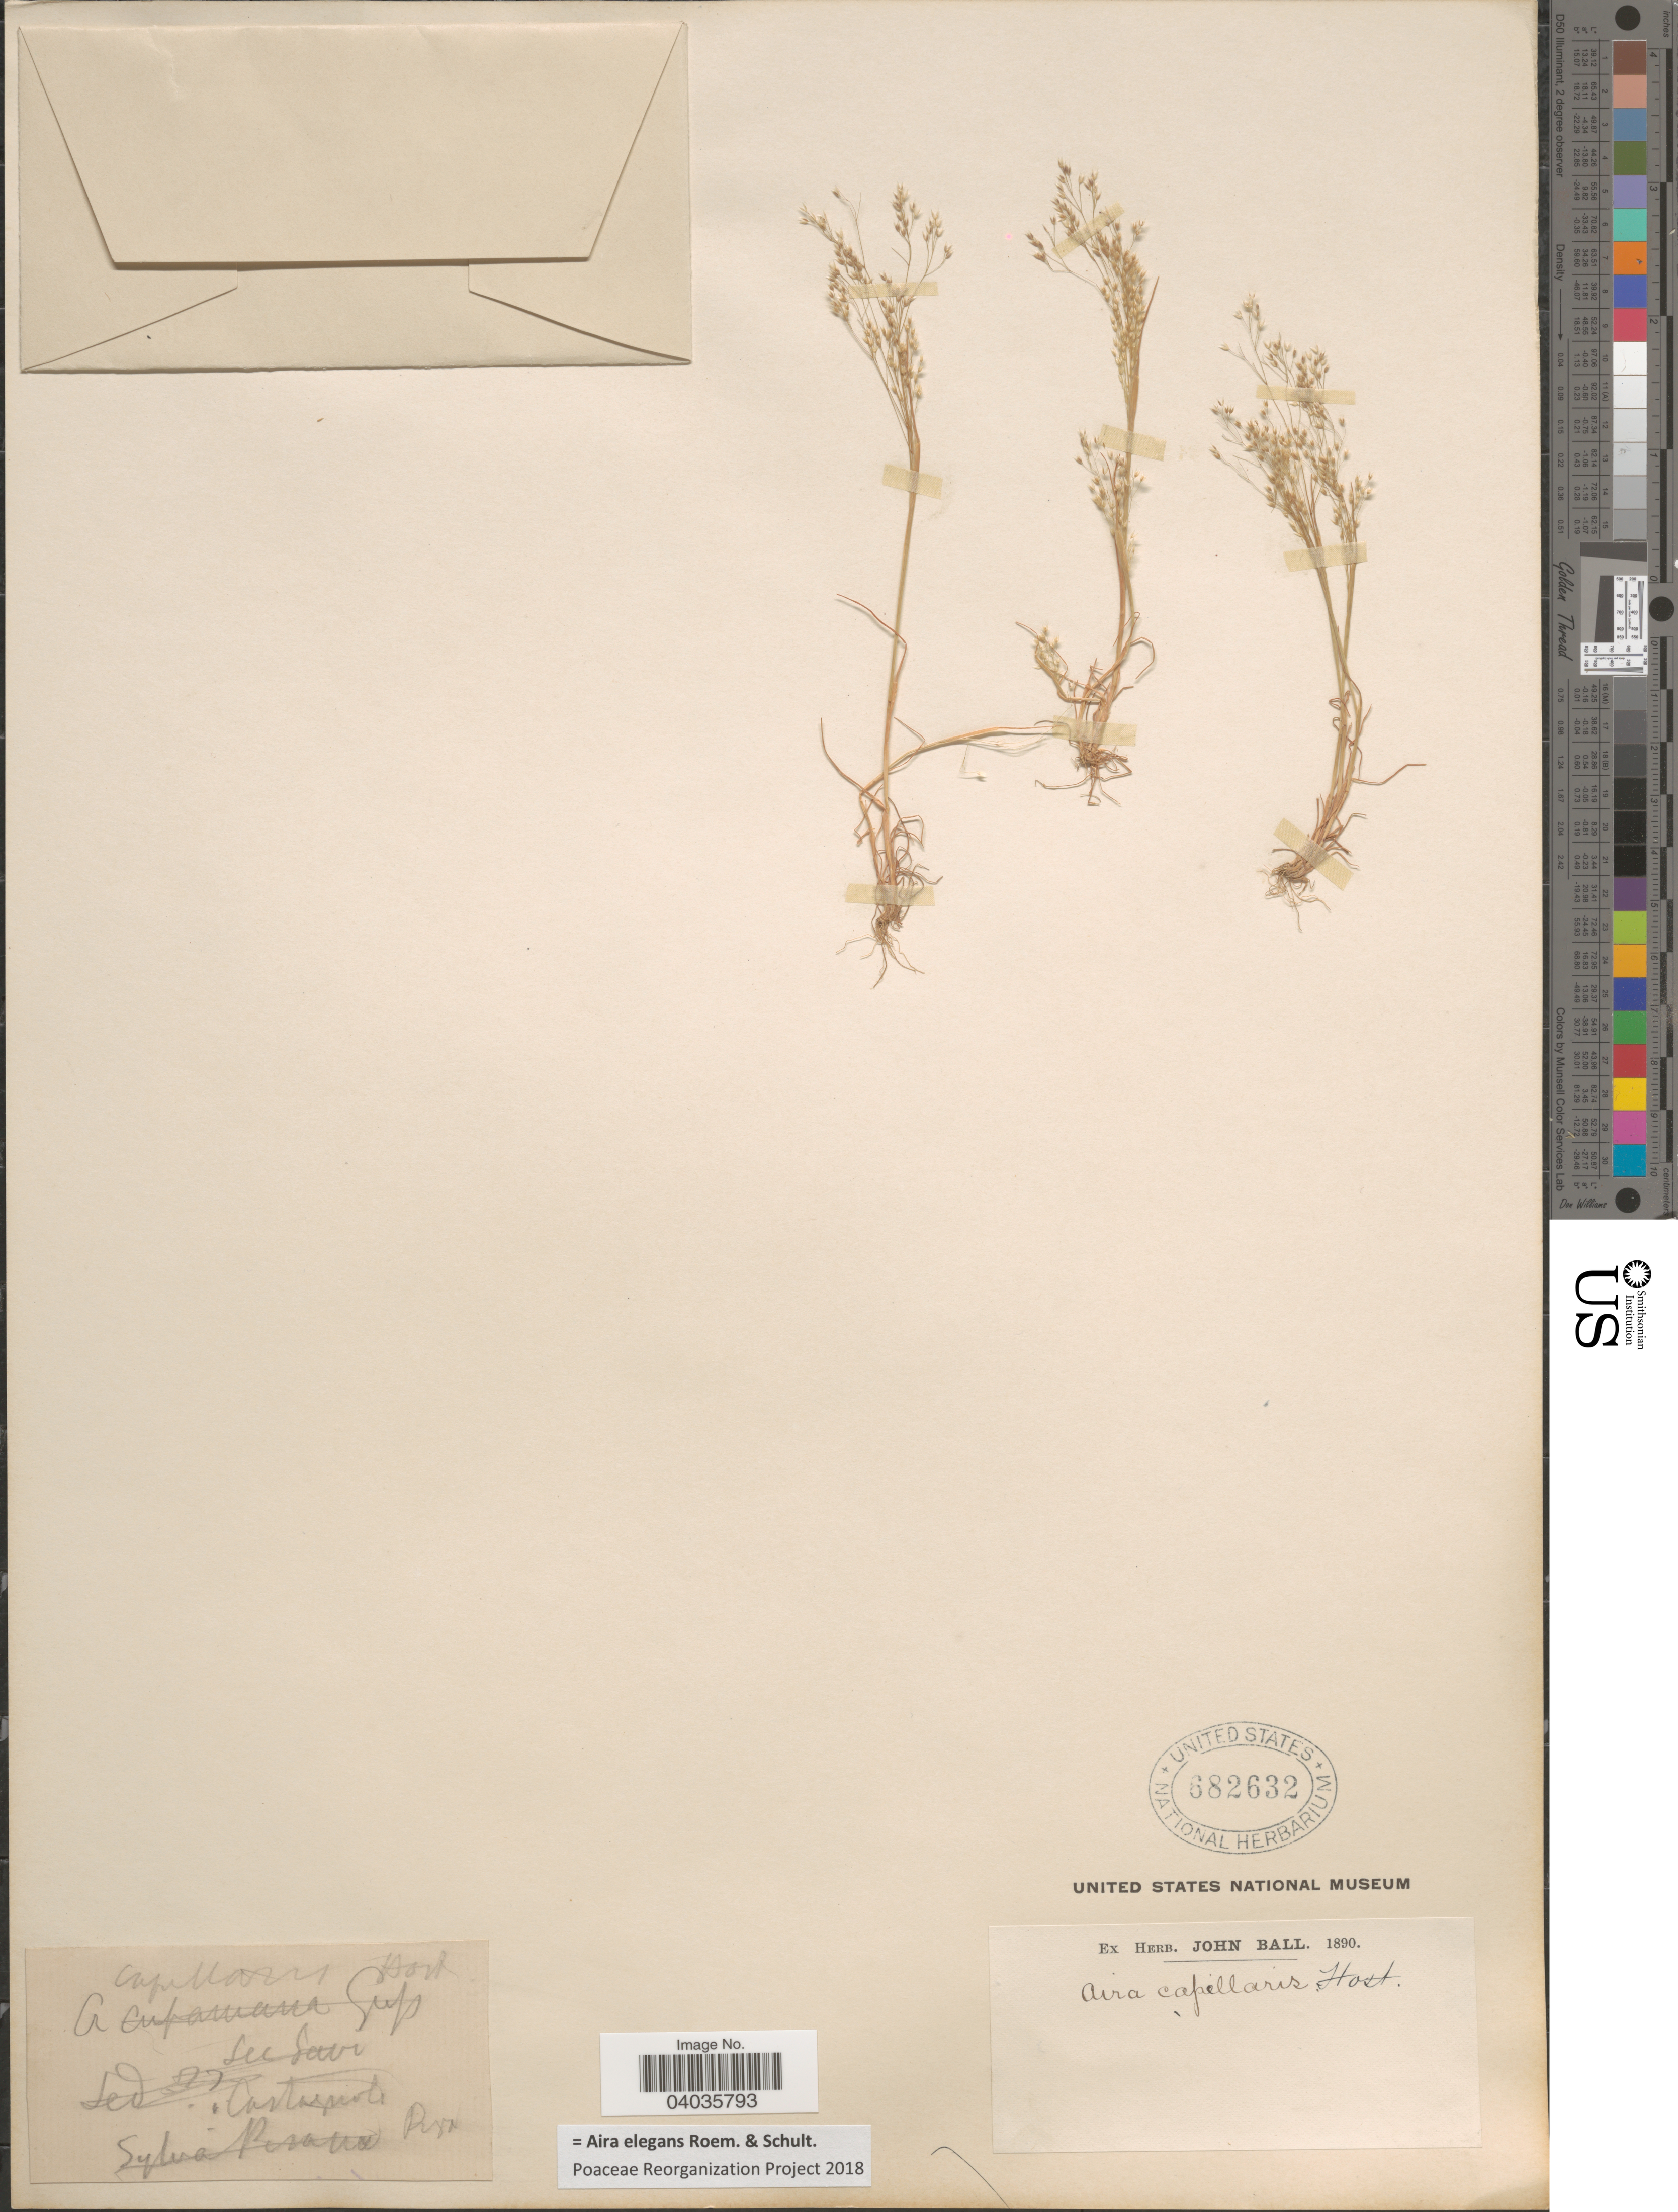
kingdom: Plantae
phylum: Tracheophyta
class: Liliopsida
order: Poales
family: Poaceae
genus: Aira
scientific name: Aira elegans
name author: L.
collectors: ex herb. John Ball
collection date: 1890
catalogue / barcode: US 682632